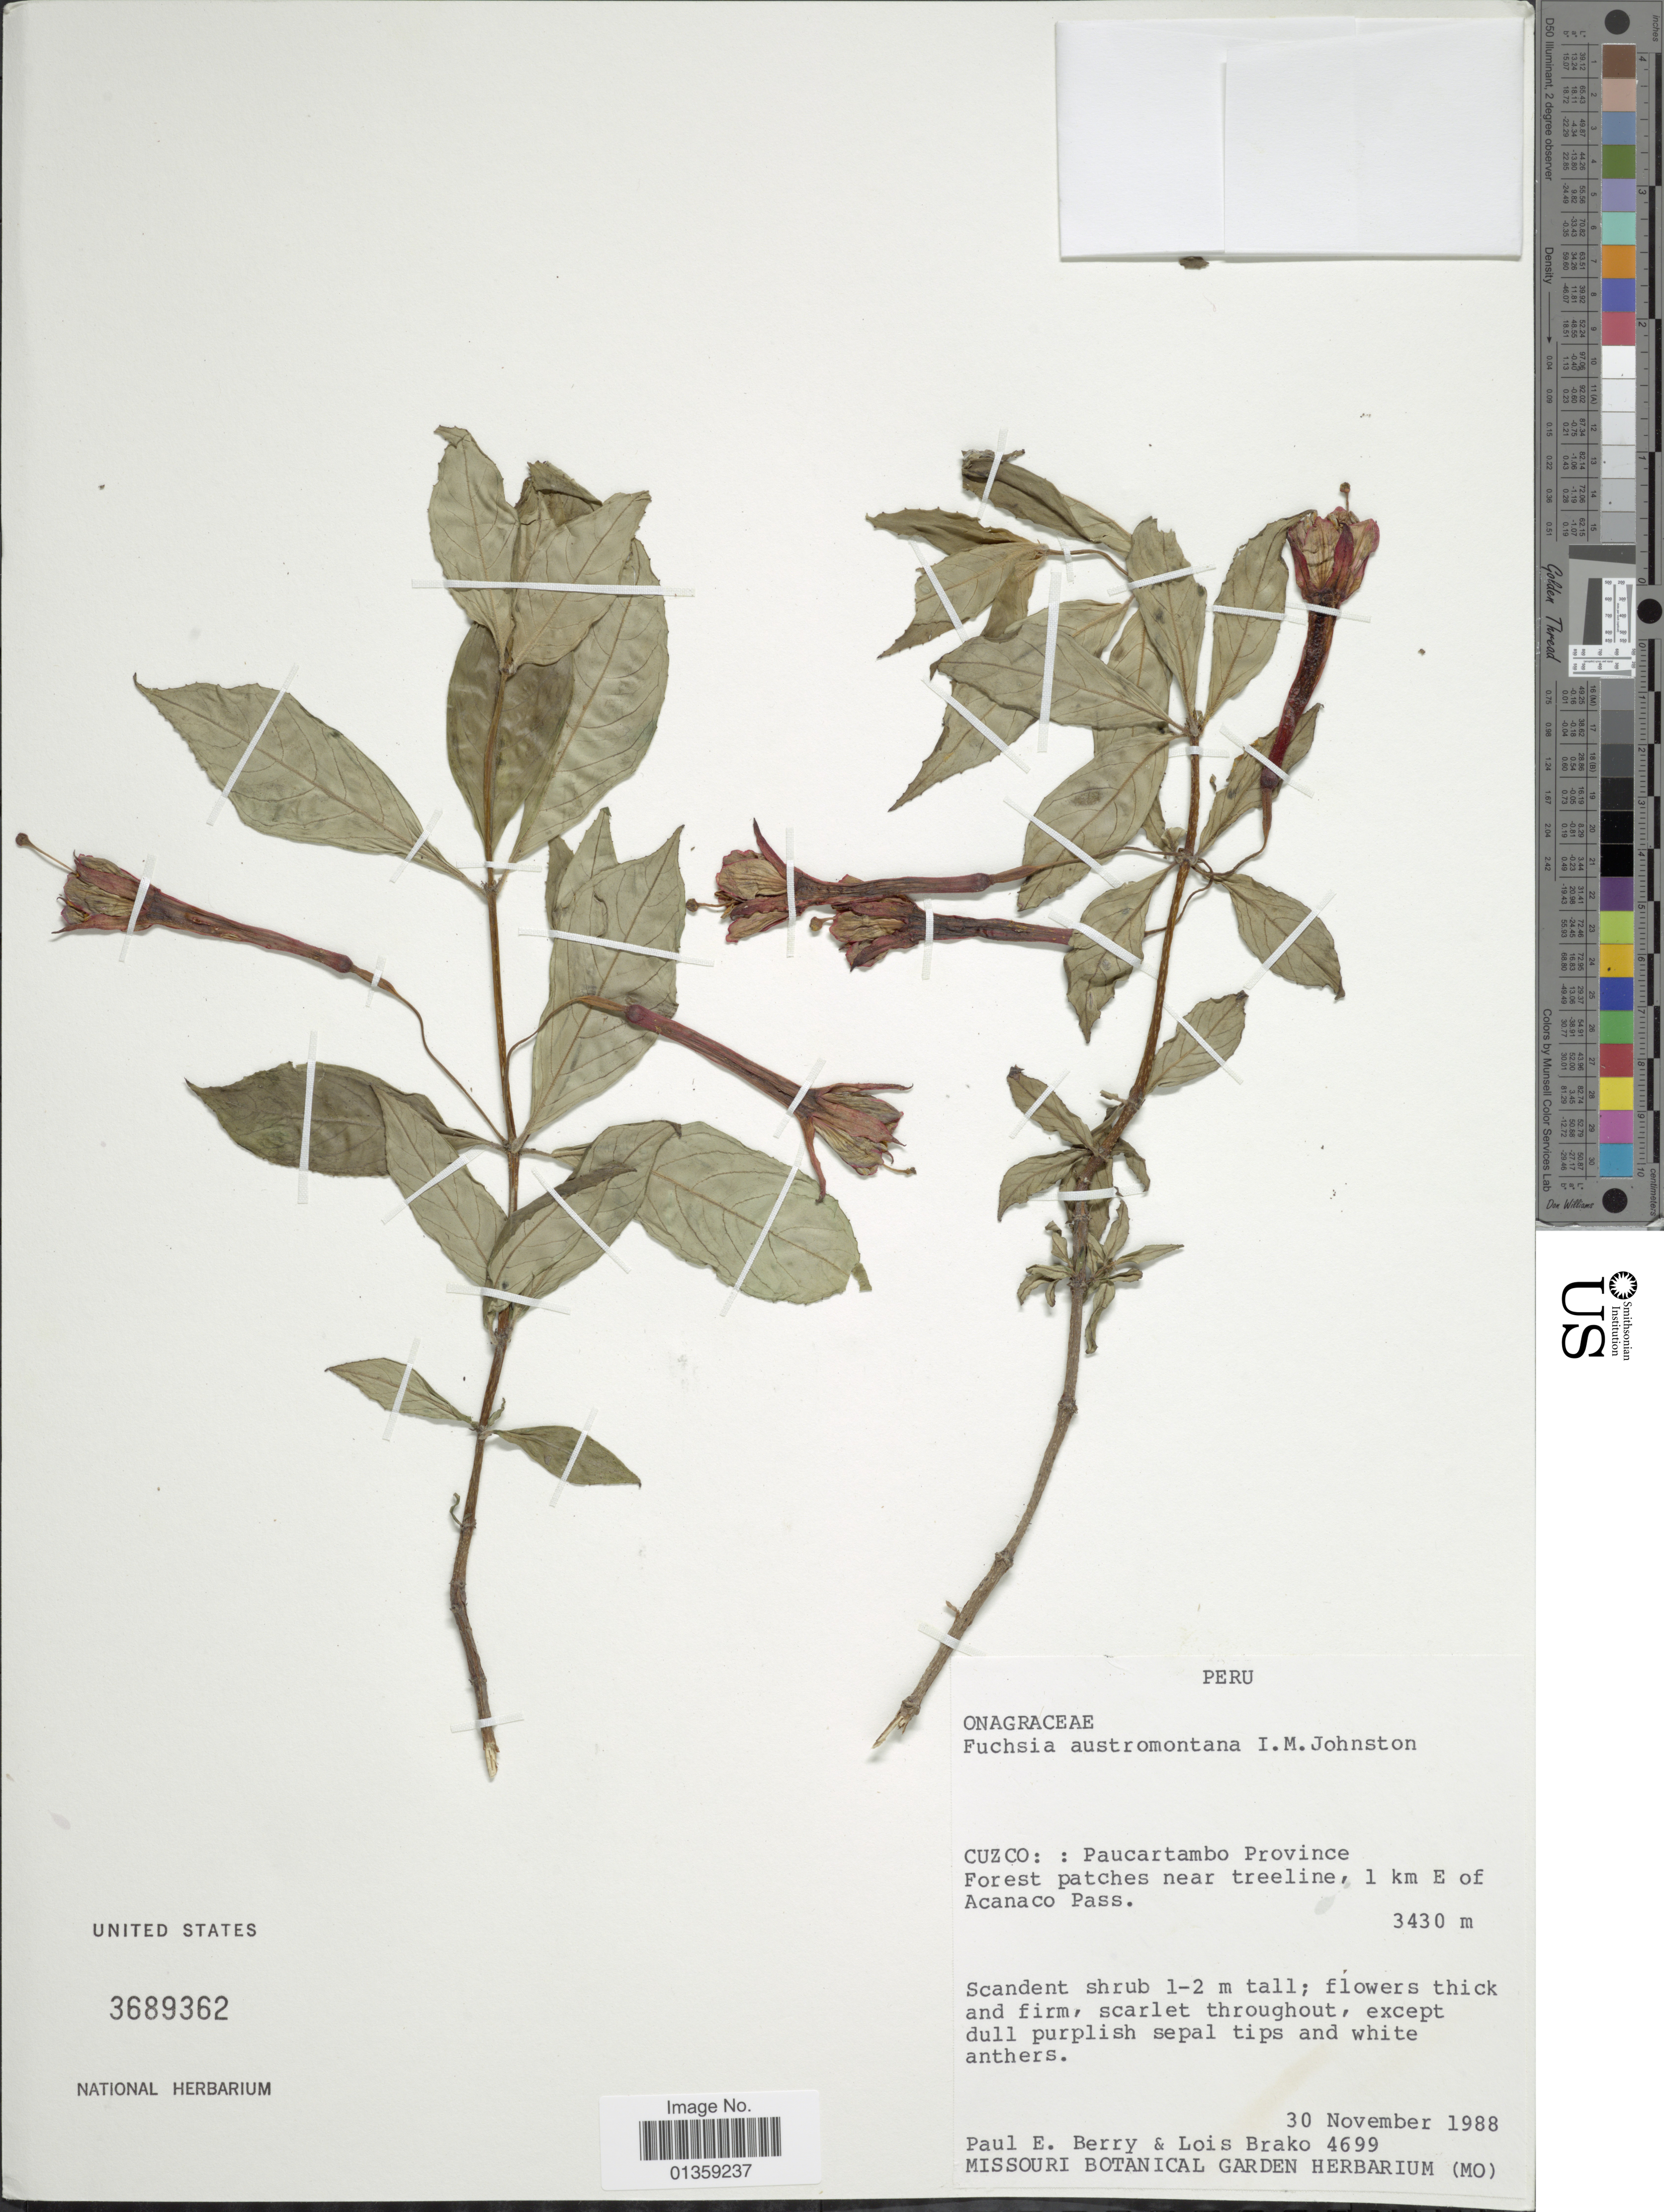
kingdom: Plantae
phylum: Tracheophyta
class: Magnoliopsida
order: Myrtales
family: Onagraceae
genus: Fuchsia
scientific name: Fuchsia austromontana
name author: I.M. Johnst.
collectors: P. E. Berry & L. Brako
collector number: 4699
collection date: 1988-11-30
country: Peru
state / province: Cusco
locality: Paucartambo Province, Forest patches near treeline, 1 km E of Acanaco Pass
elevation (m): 3430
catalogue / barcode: US 3689362